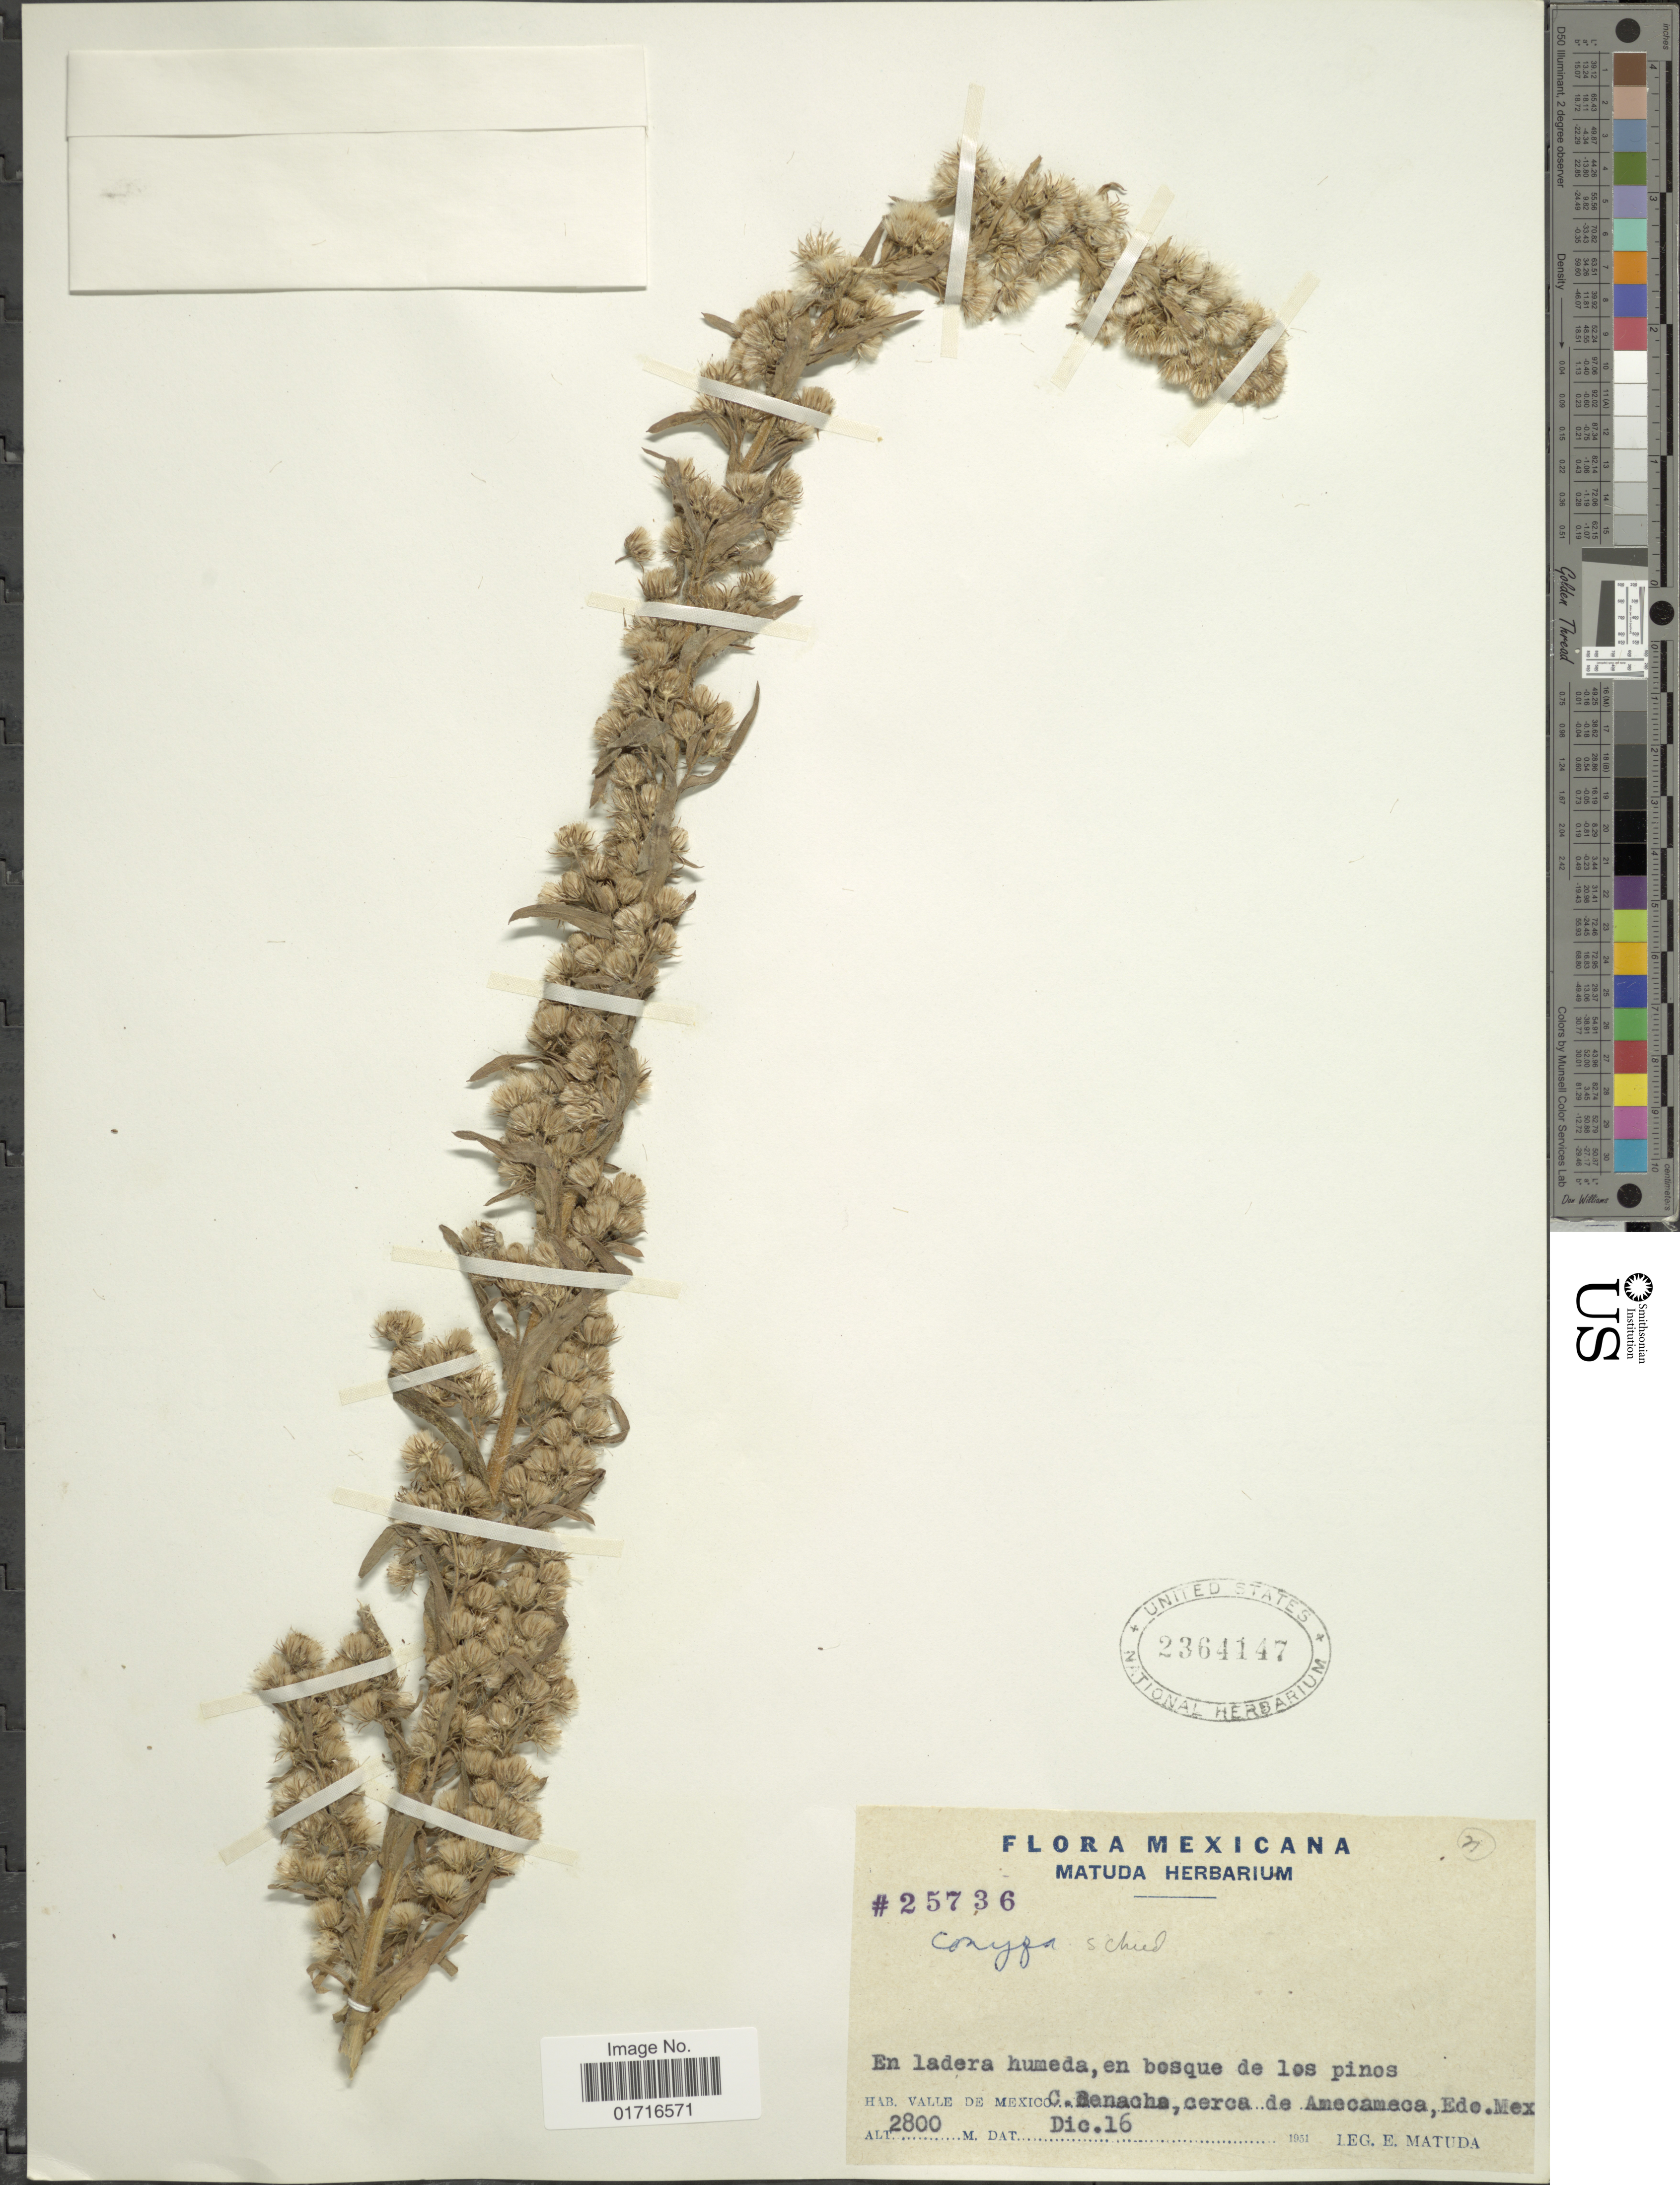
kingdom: Plantae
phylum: Tracheophyta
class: Magnoliopsida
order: Asterales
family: Asteraceae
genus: Conyza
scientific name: Conyza schiedeana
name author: (Less.) Cronq.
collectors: E. Matuda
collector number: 25736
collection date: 1951-12-16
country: Mexico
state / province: México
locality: Valle de Mexico, C. Benacha, Cerca de Amecameca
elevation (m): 2800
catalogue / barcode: US 2364147